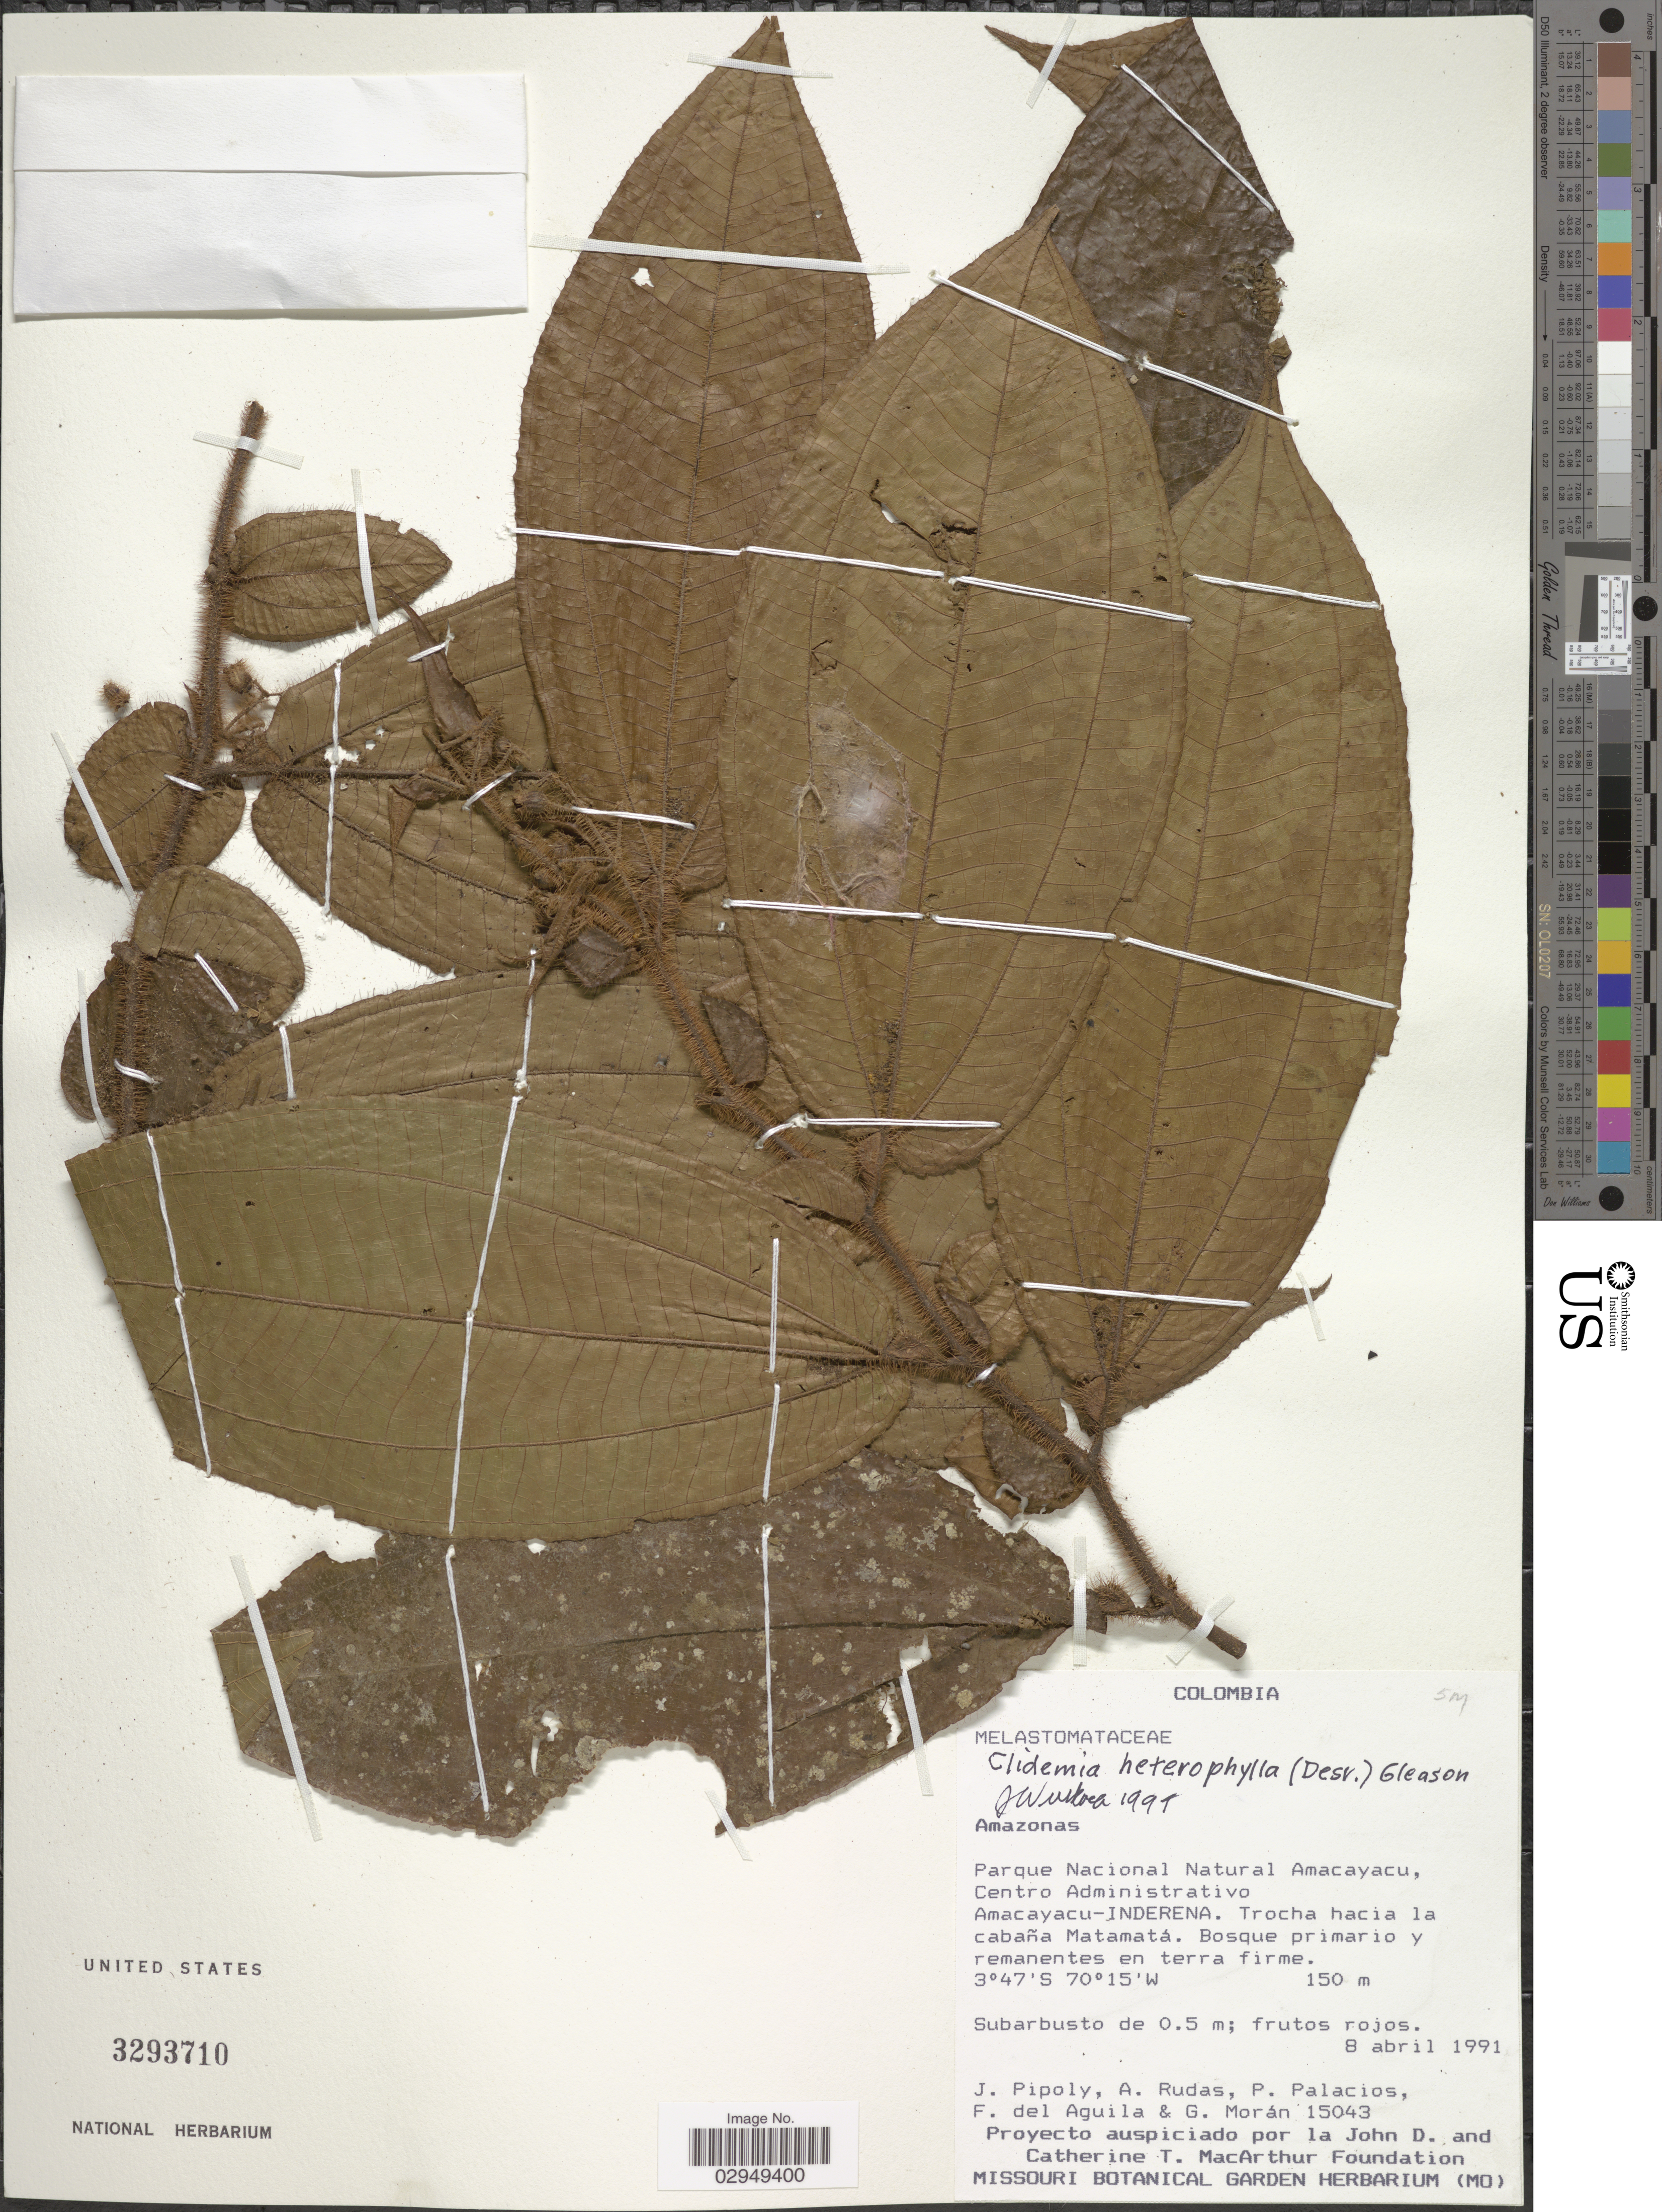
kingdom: Plantae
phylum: Tracheophyta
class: Magnoliopsida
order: Myrtales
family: Melastomataceae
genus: Clidemia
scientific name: Clidemia heterophylla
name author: Steud.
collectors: J. J. Pipoly, A. Rudas, P. Palacios, F. Aguilar & G. Moran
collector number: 15043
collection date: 1991-04-08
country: Colombia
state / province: Amazônas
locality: Parque Nacional Natural amacayacu, Centro Administrativo. Amacayacu-Inderena. Trocha hacia la cabaña Matamatá.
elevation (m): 150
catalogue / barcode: US 3293710